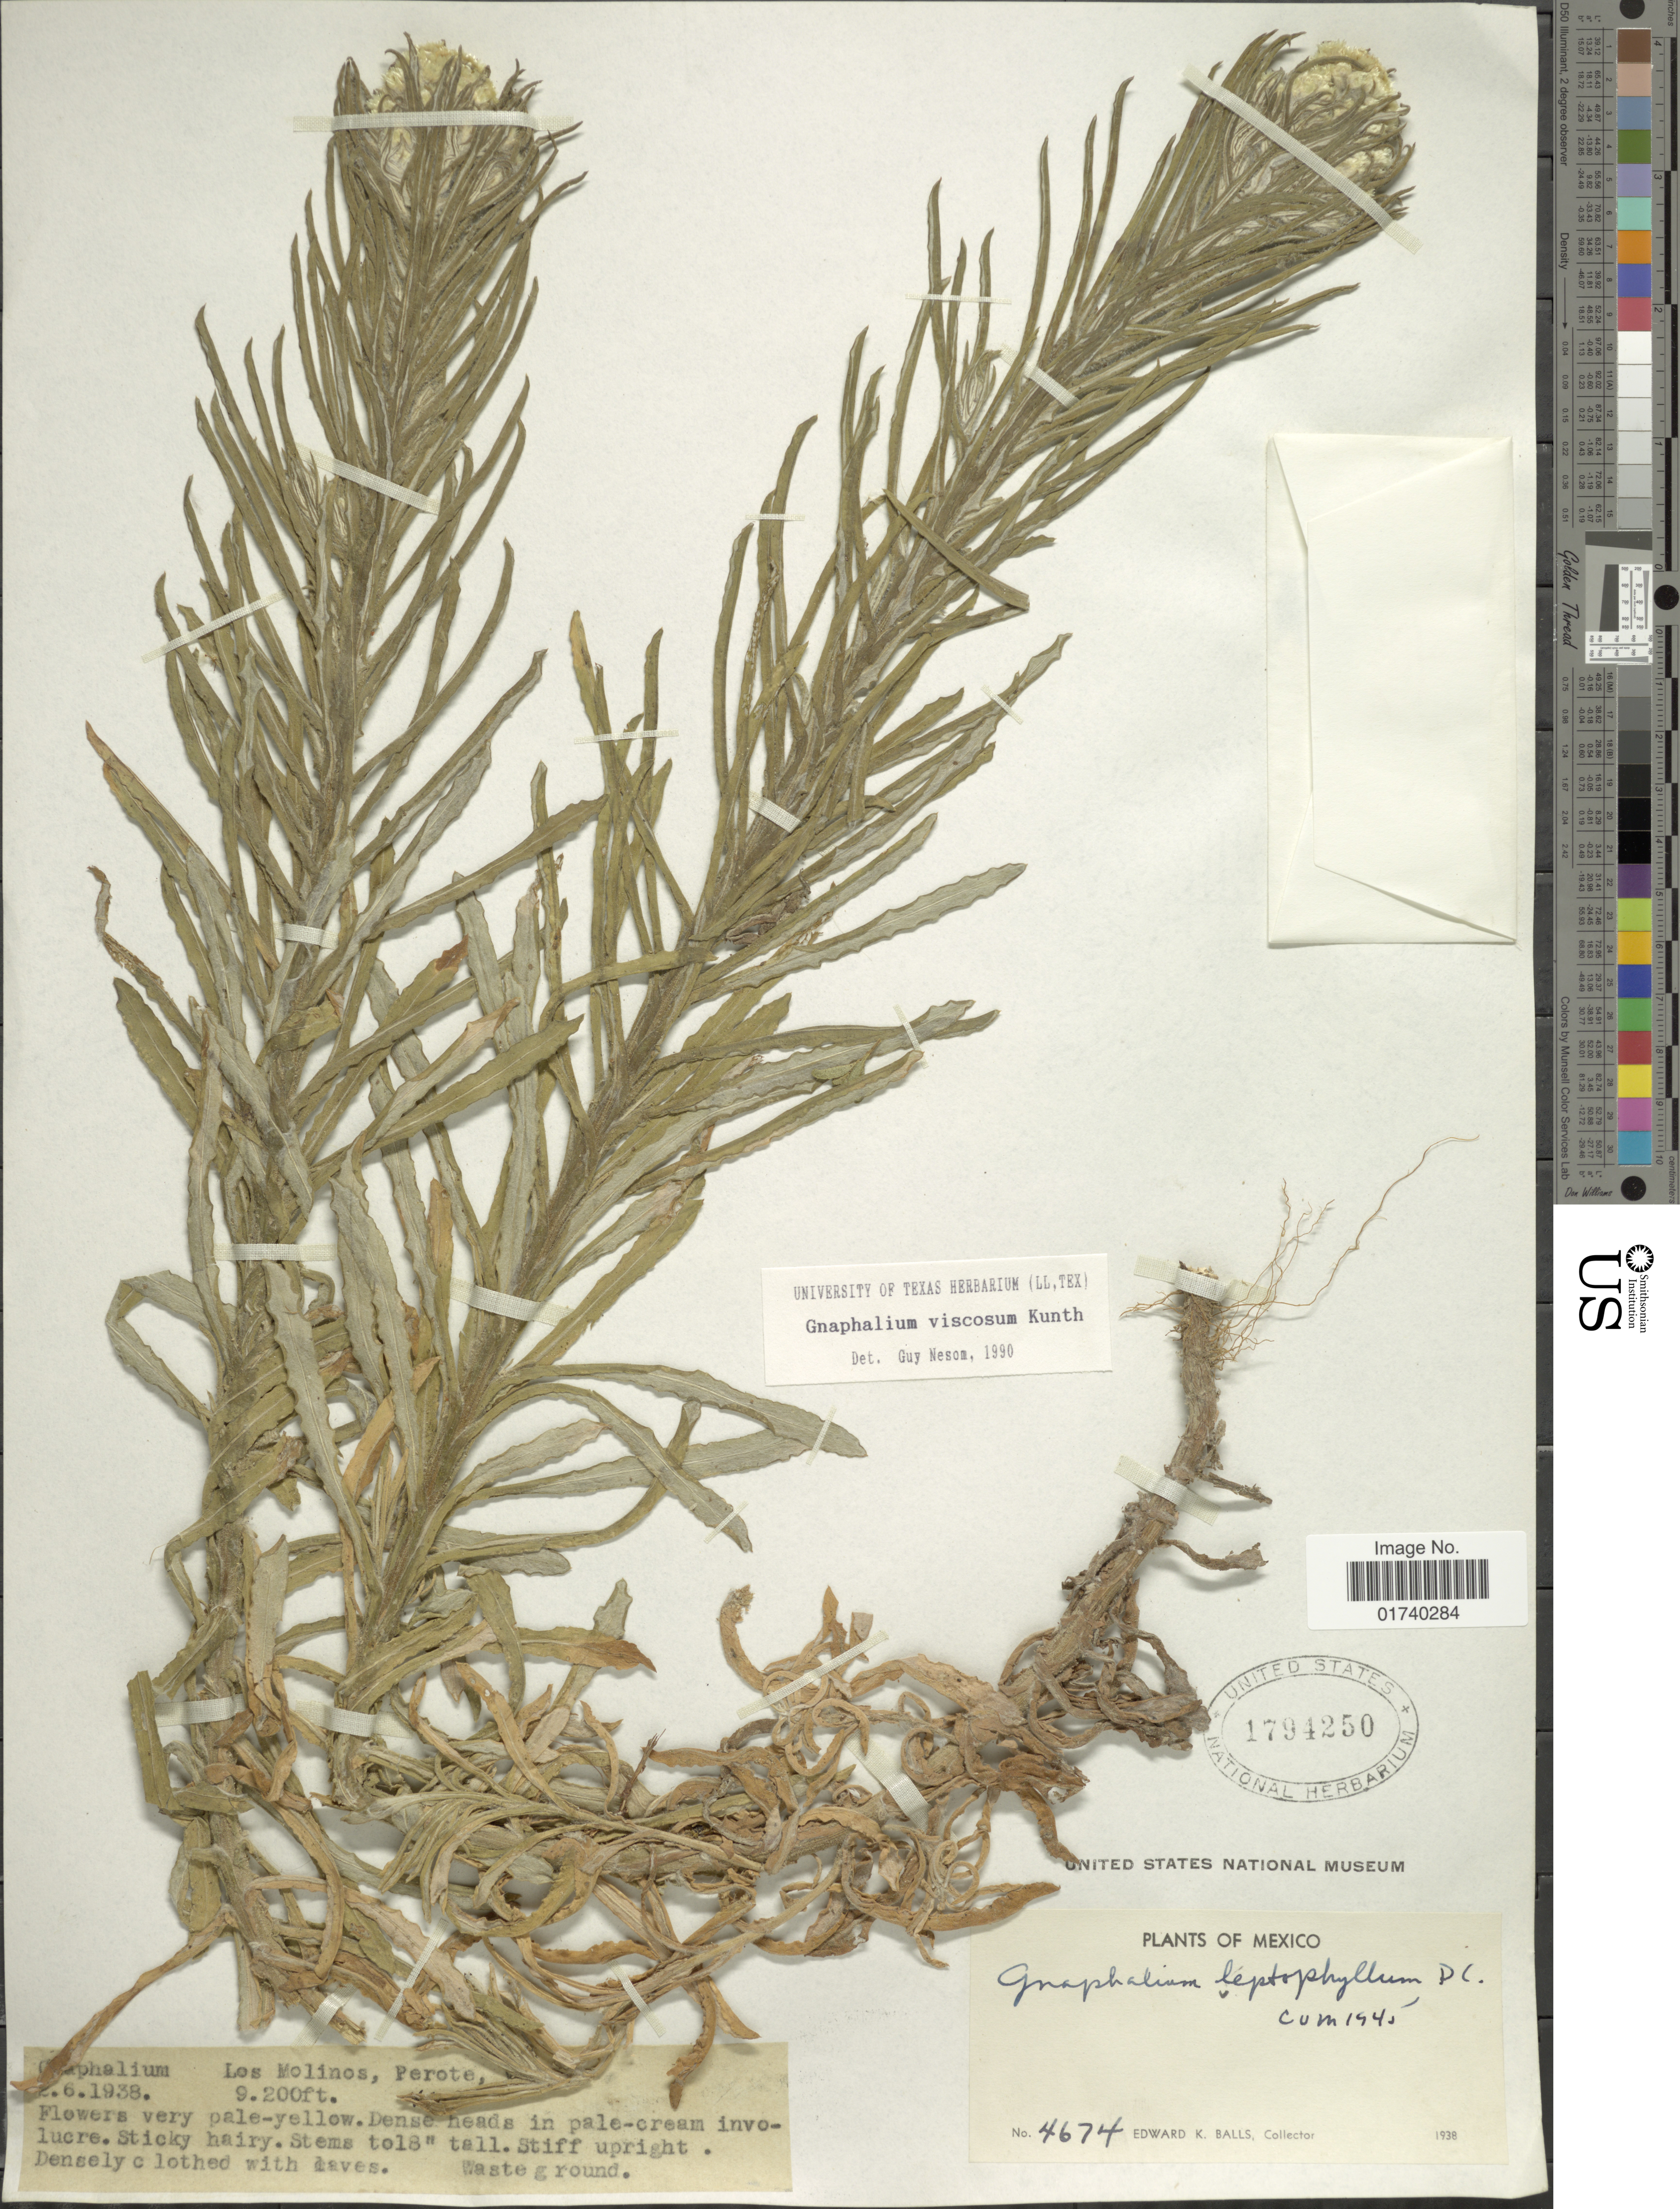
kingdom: Plantae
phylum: Tracheophyta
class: Magnoliopsida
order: Asterales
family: Asteraceae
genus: Pseudognaphalium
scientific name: Pseudognaphalium viscosum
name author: (Kunth) Anderb.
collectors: E. K. Balls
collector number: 4674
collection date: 1938-06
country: Mexico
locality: Los Molinos, Perote, [illegible text]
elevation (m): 2804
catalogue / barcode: US 1794250